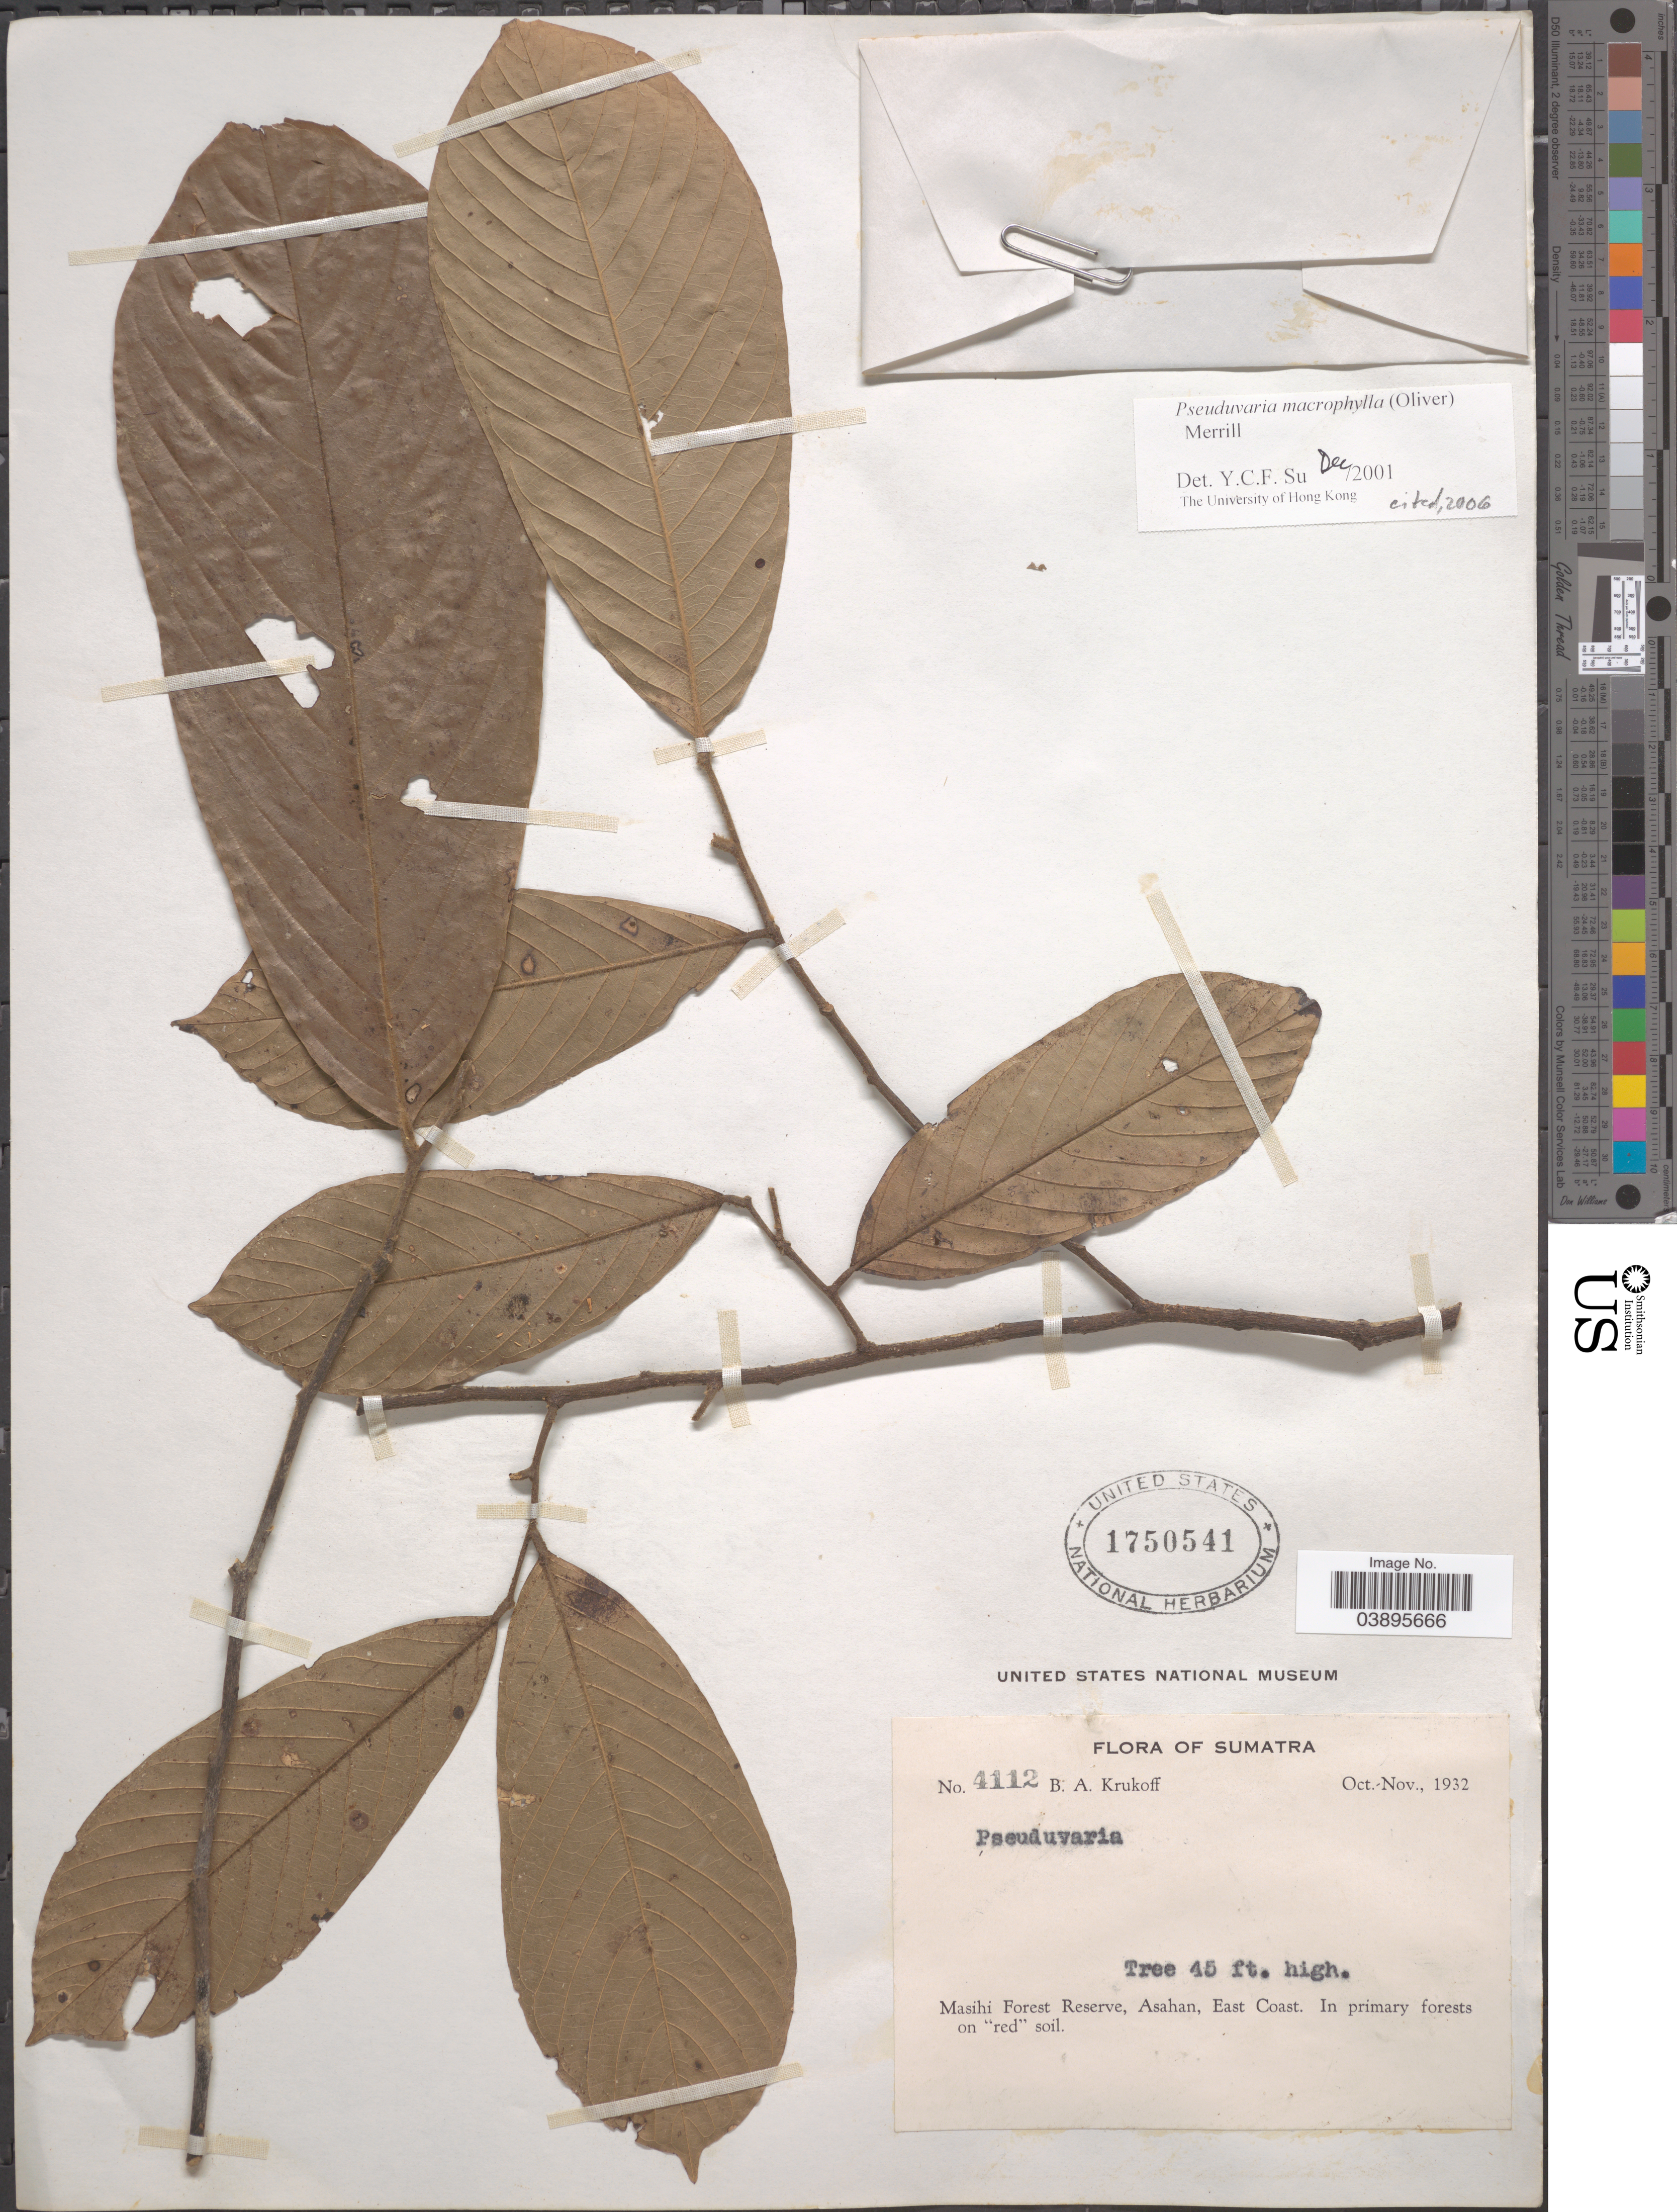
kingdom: Plantae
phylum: Tracheophyta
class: Magnoliopsida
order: Magnoliales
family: Annonaceae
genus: Pseuduvaria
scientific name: Pseuduvaria macrophylla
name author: (Oliv.) Merr.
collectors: B. A. Krukoff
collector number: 4112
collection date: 1932-10/1932-11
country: Indonesia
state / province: Sumatra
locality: Masihi Forest Reserve, Asahan, East Coast.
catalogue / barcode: US 1750541